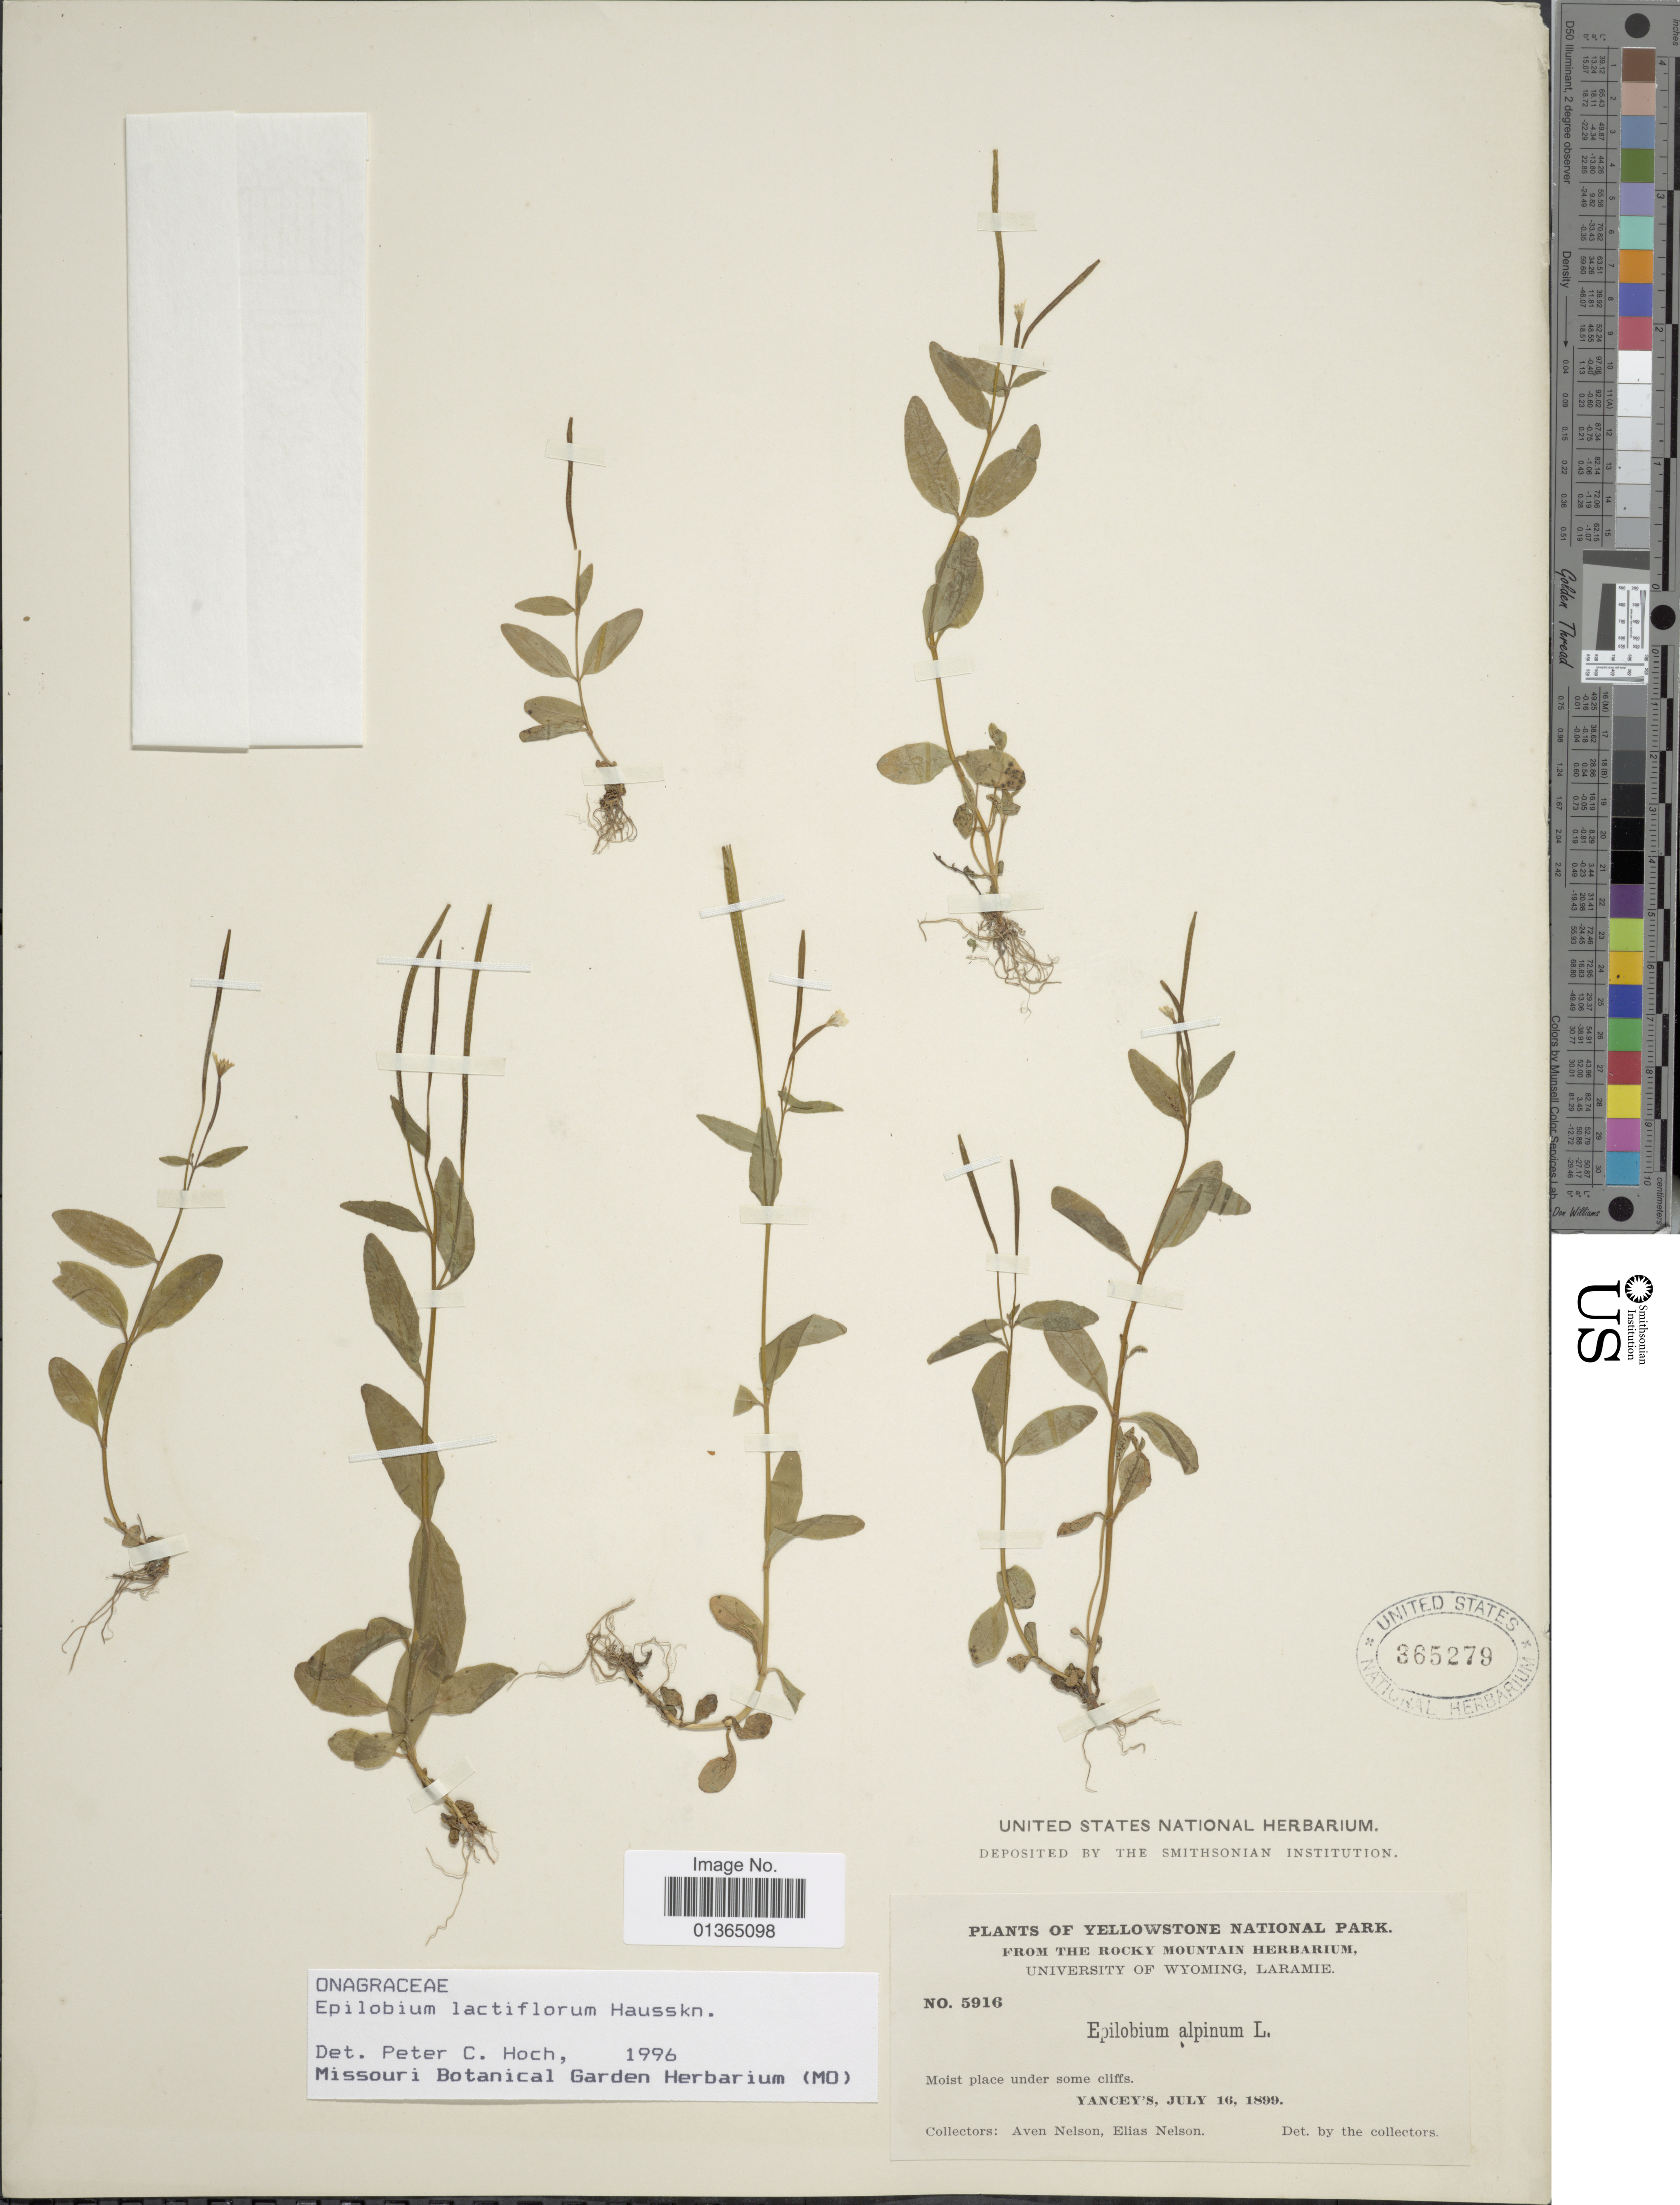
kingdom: Plantae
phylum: Tracheophyta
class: Magnoliopsida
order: Myrtales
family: Onagraceae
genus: Epilobium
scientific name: Epilobium lactiflorum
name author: Hausskn.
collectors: A. Nelson & E. Nelson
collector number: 5916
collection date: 1899-07-16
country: United States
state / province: Wyoming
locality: Yellowstone National Park. Yancey's.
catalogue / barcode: US 365279